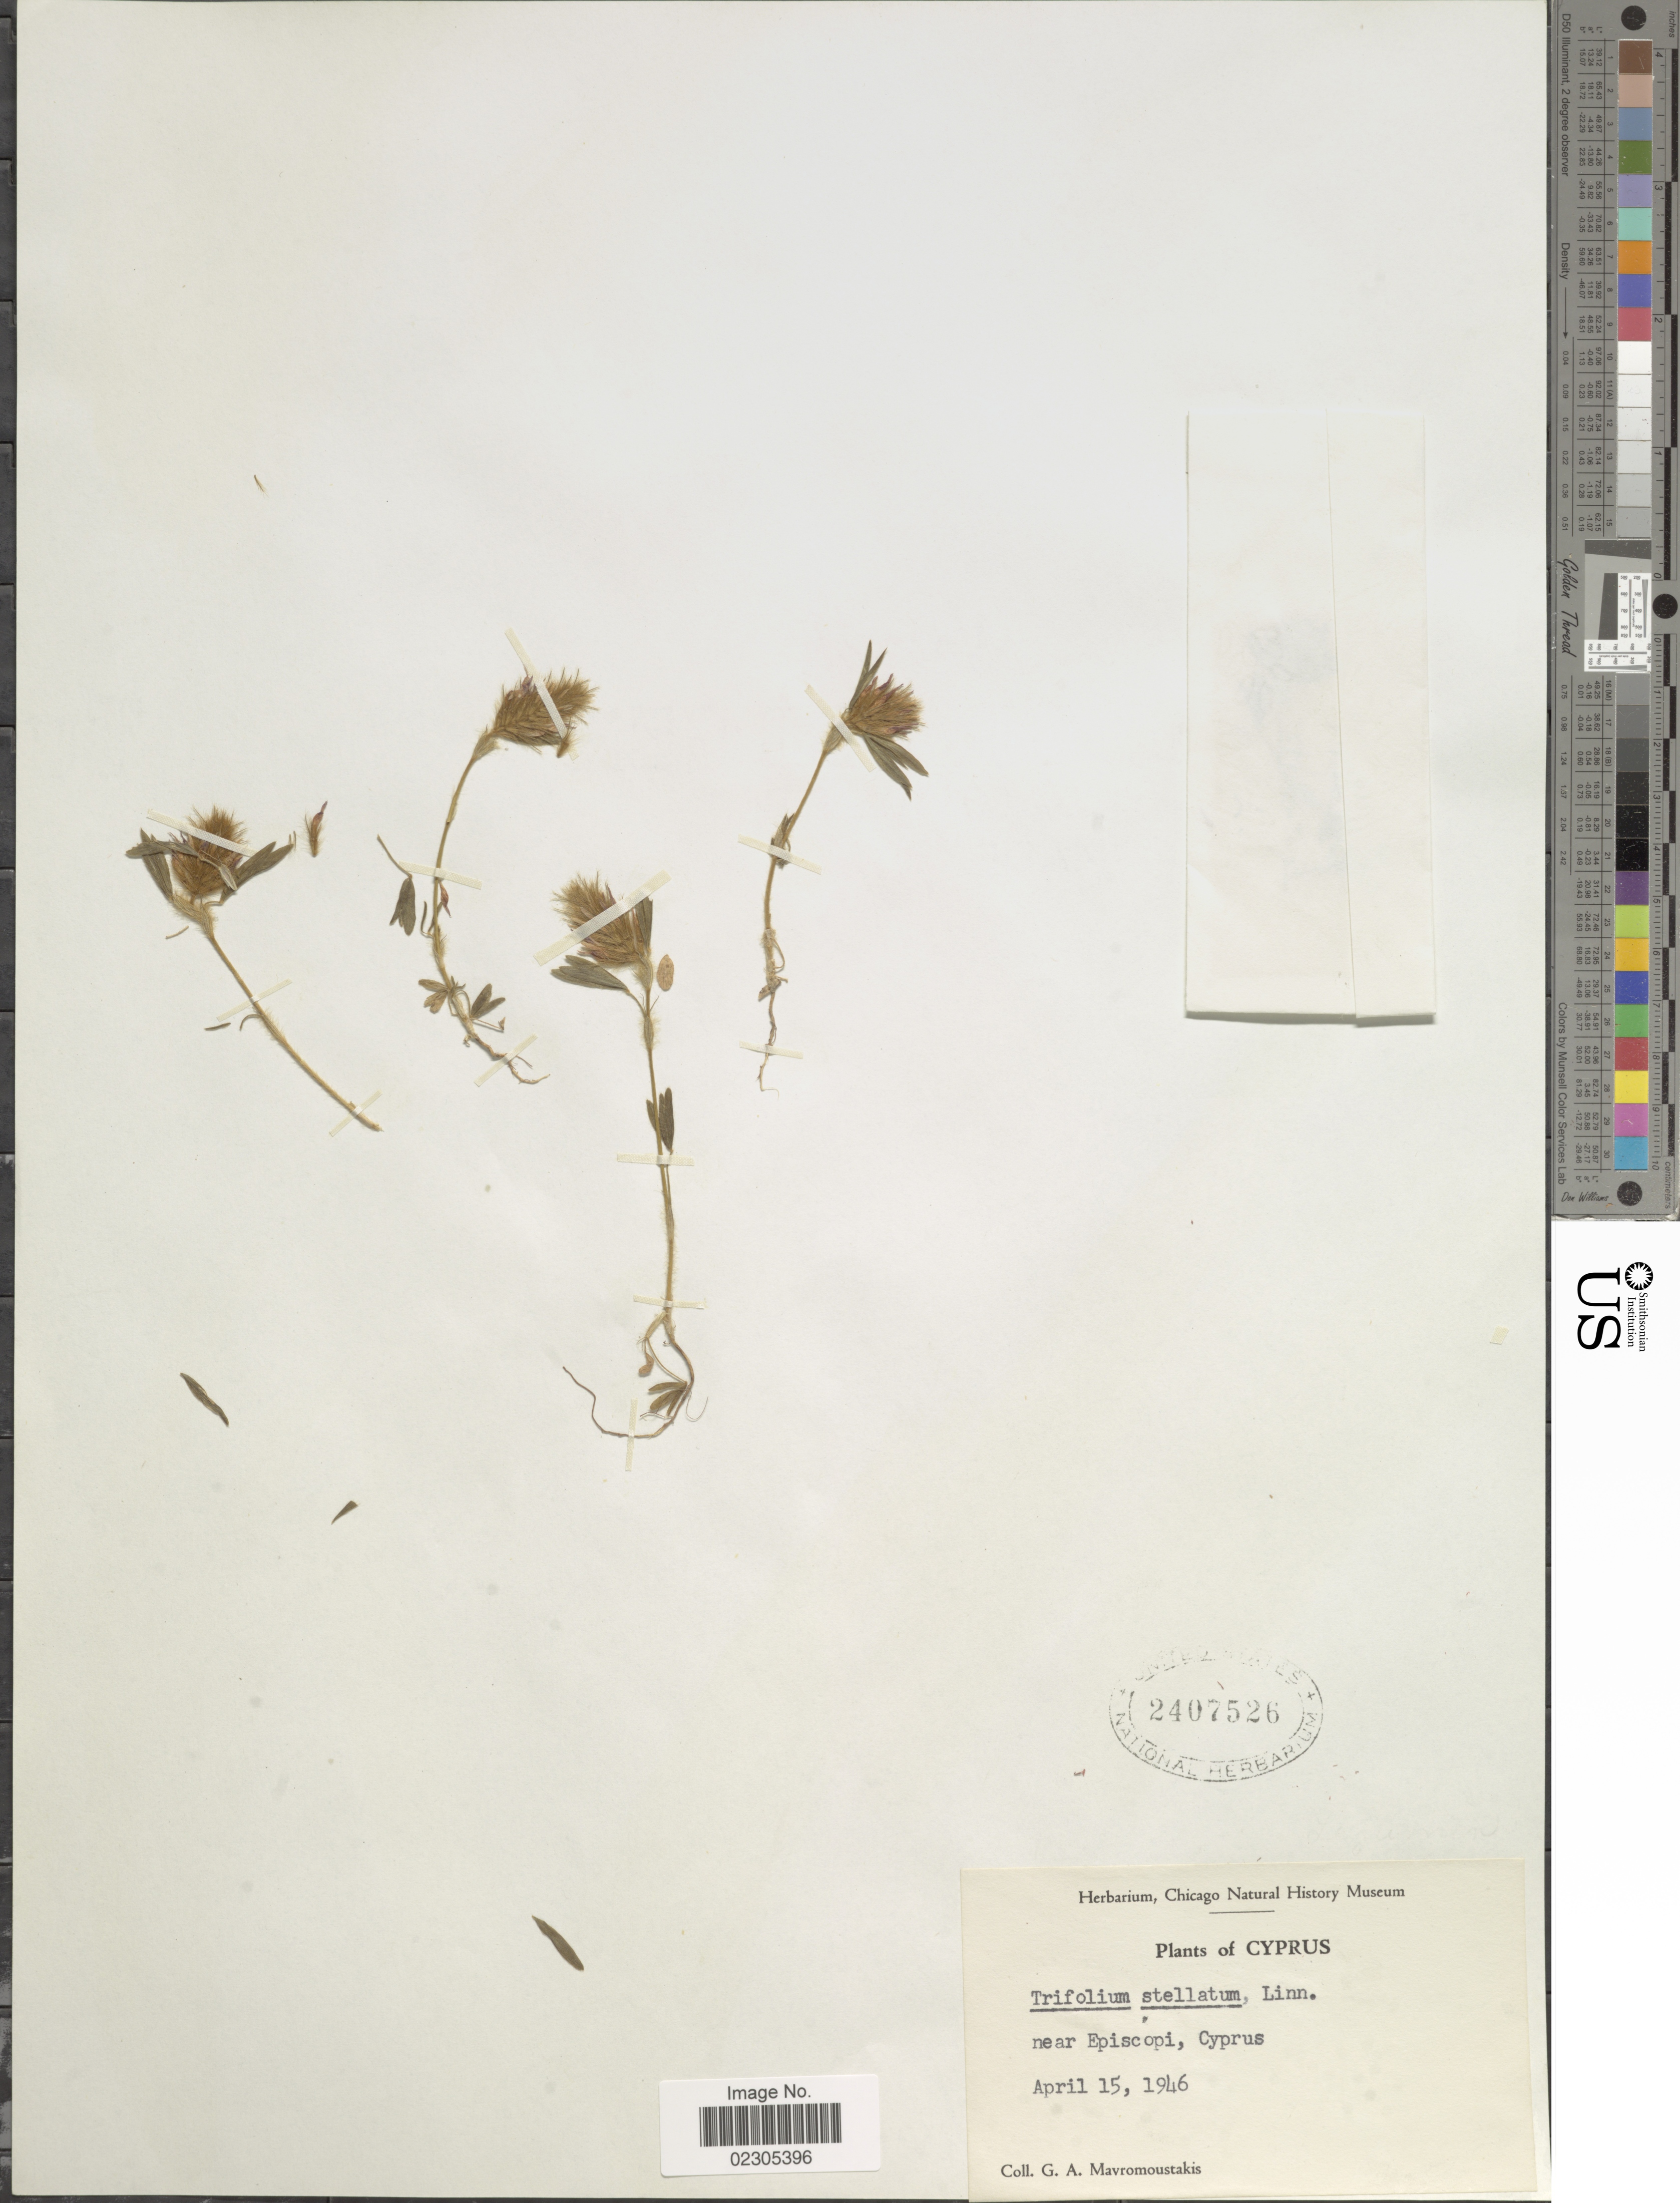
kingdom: Plantae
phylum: Tracheophyta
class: Magnoliopsida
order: Fabales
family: Fabaceae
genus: Trifolium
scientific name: Trifolium stellatum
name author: L.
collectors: G. Mavromoustakis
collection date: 1946-04-15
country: Cyprus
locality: Near Episcopi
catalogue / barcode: US 2407526